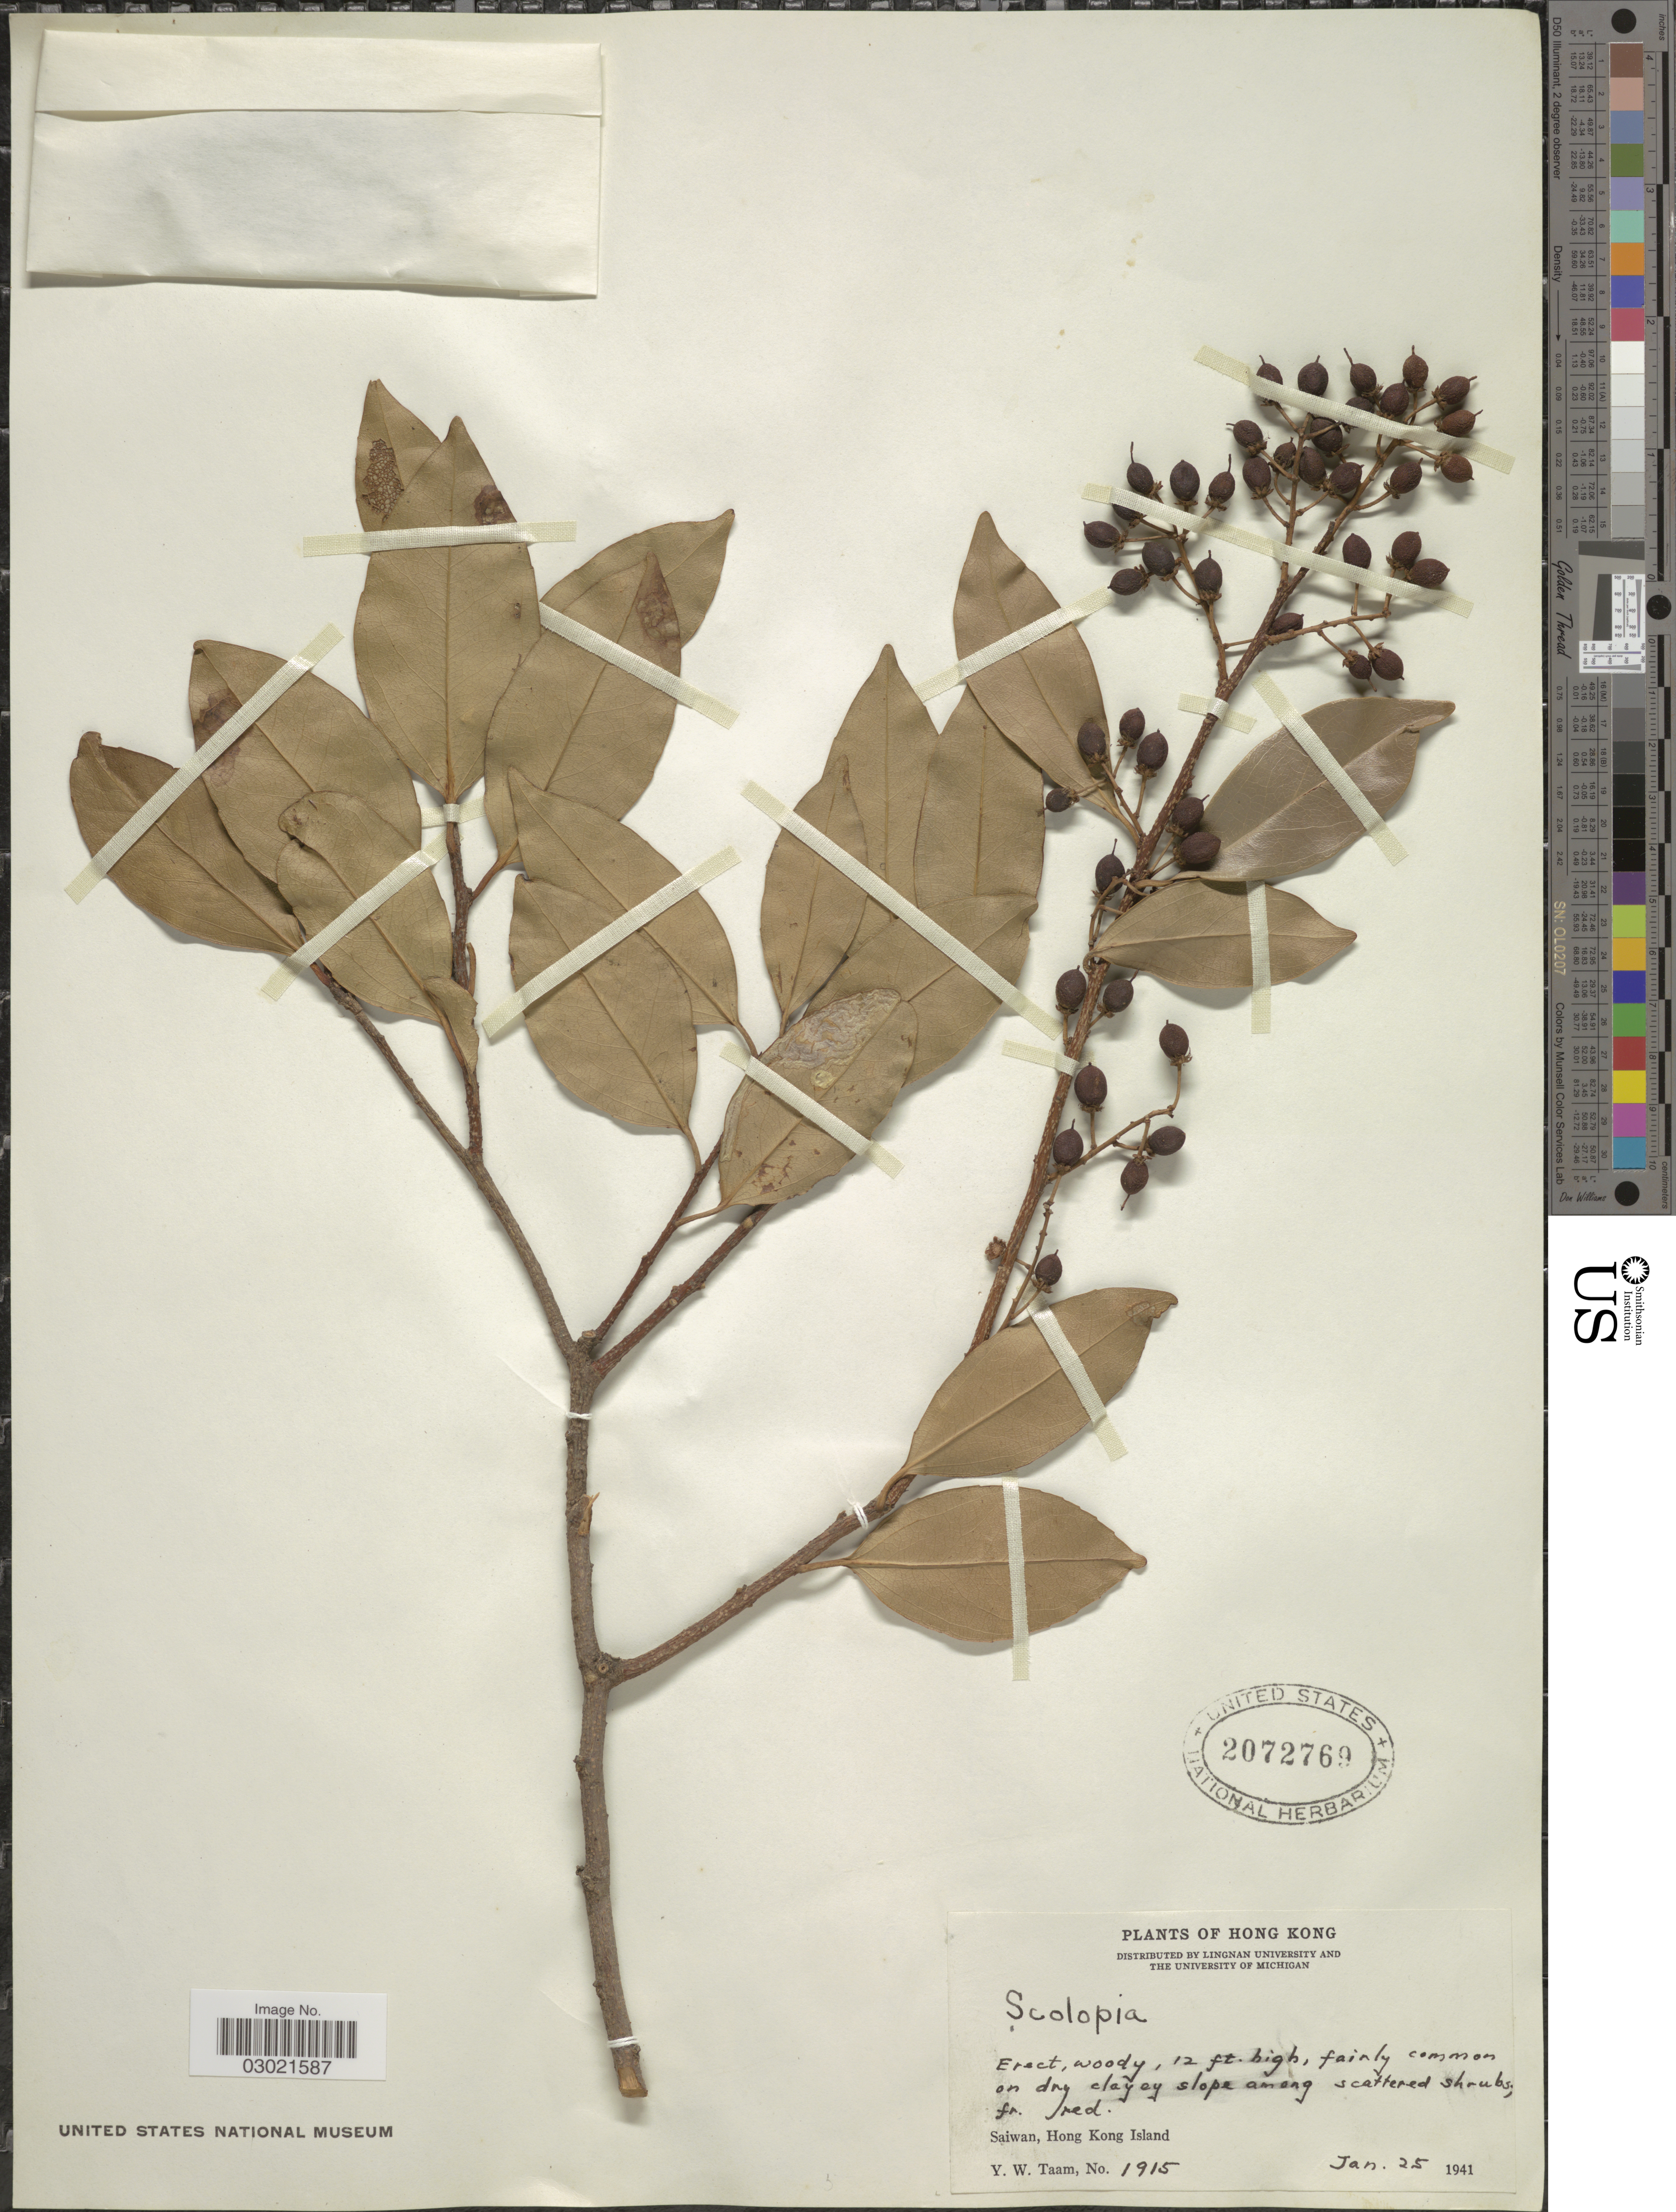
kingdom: Plantae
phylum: Tracheophyta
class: Magnoliopsida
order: Malpighiales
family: Salicaceae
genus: Scolopia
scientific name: Scolopia chinensis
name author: (Lour.) Clos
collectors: Y. W. Taam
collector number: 1915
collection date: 1941-01-25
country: China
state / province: Hong Kong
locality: Saiwan, Hong Kong Island.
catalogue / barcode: US 2072769